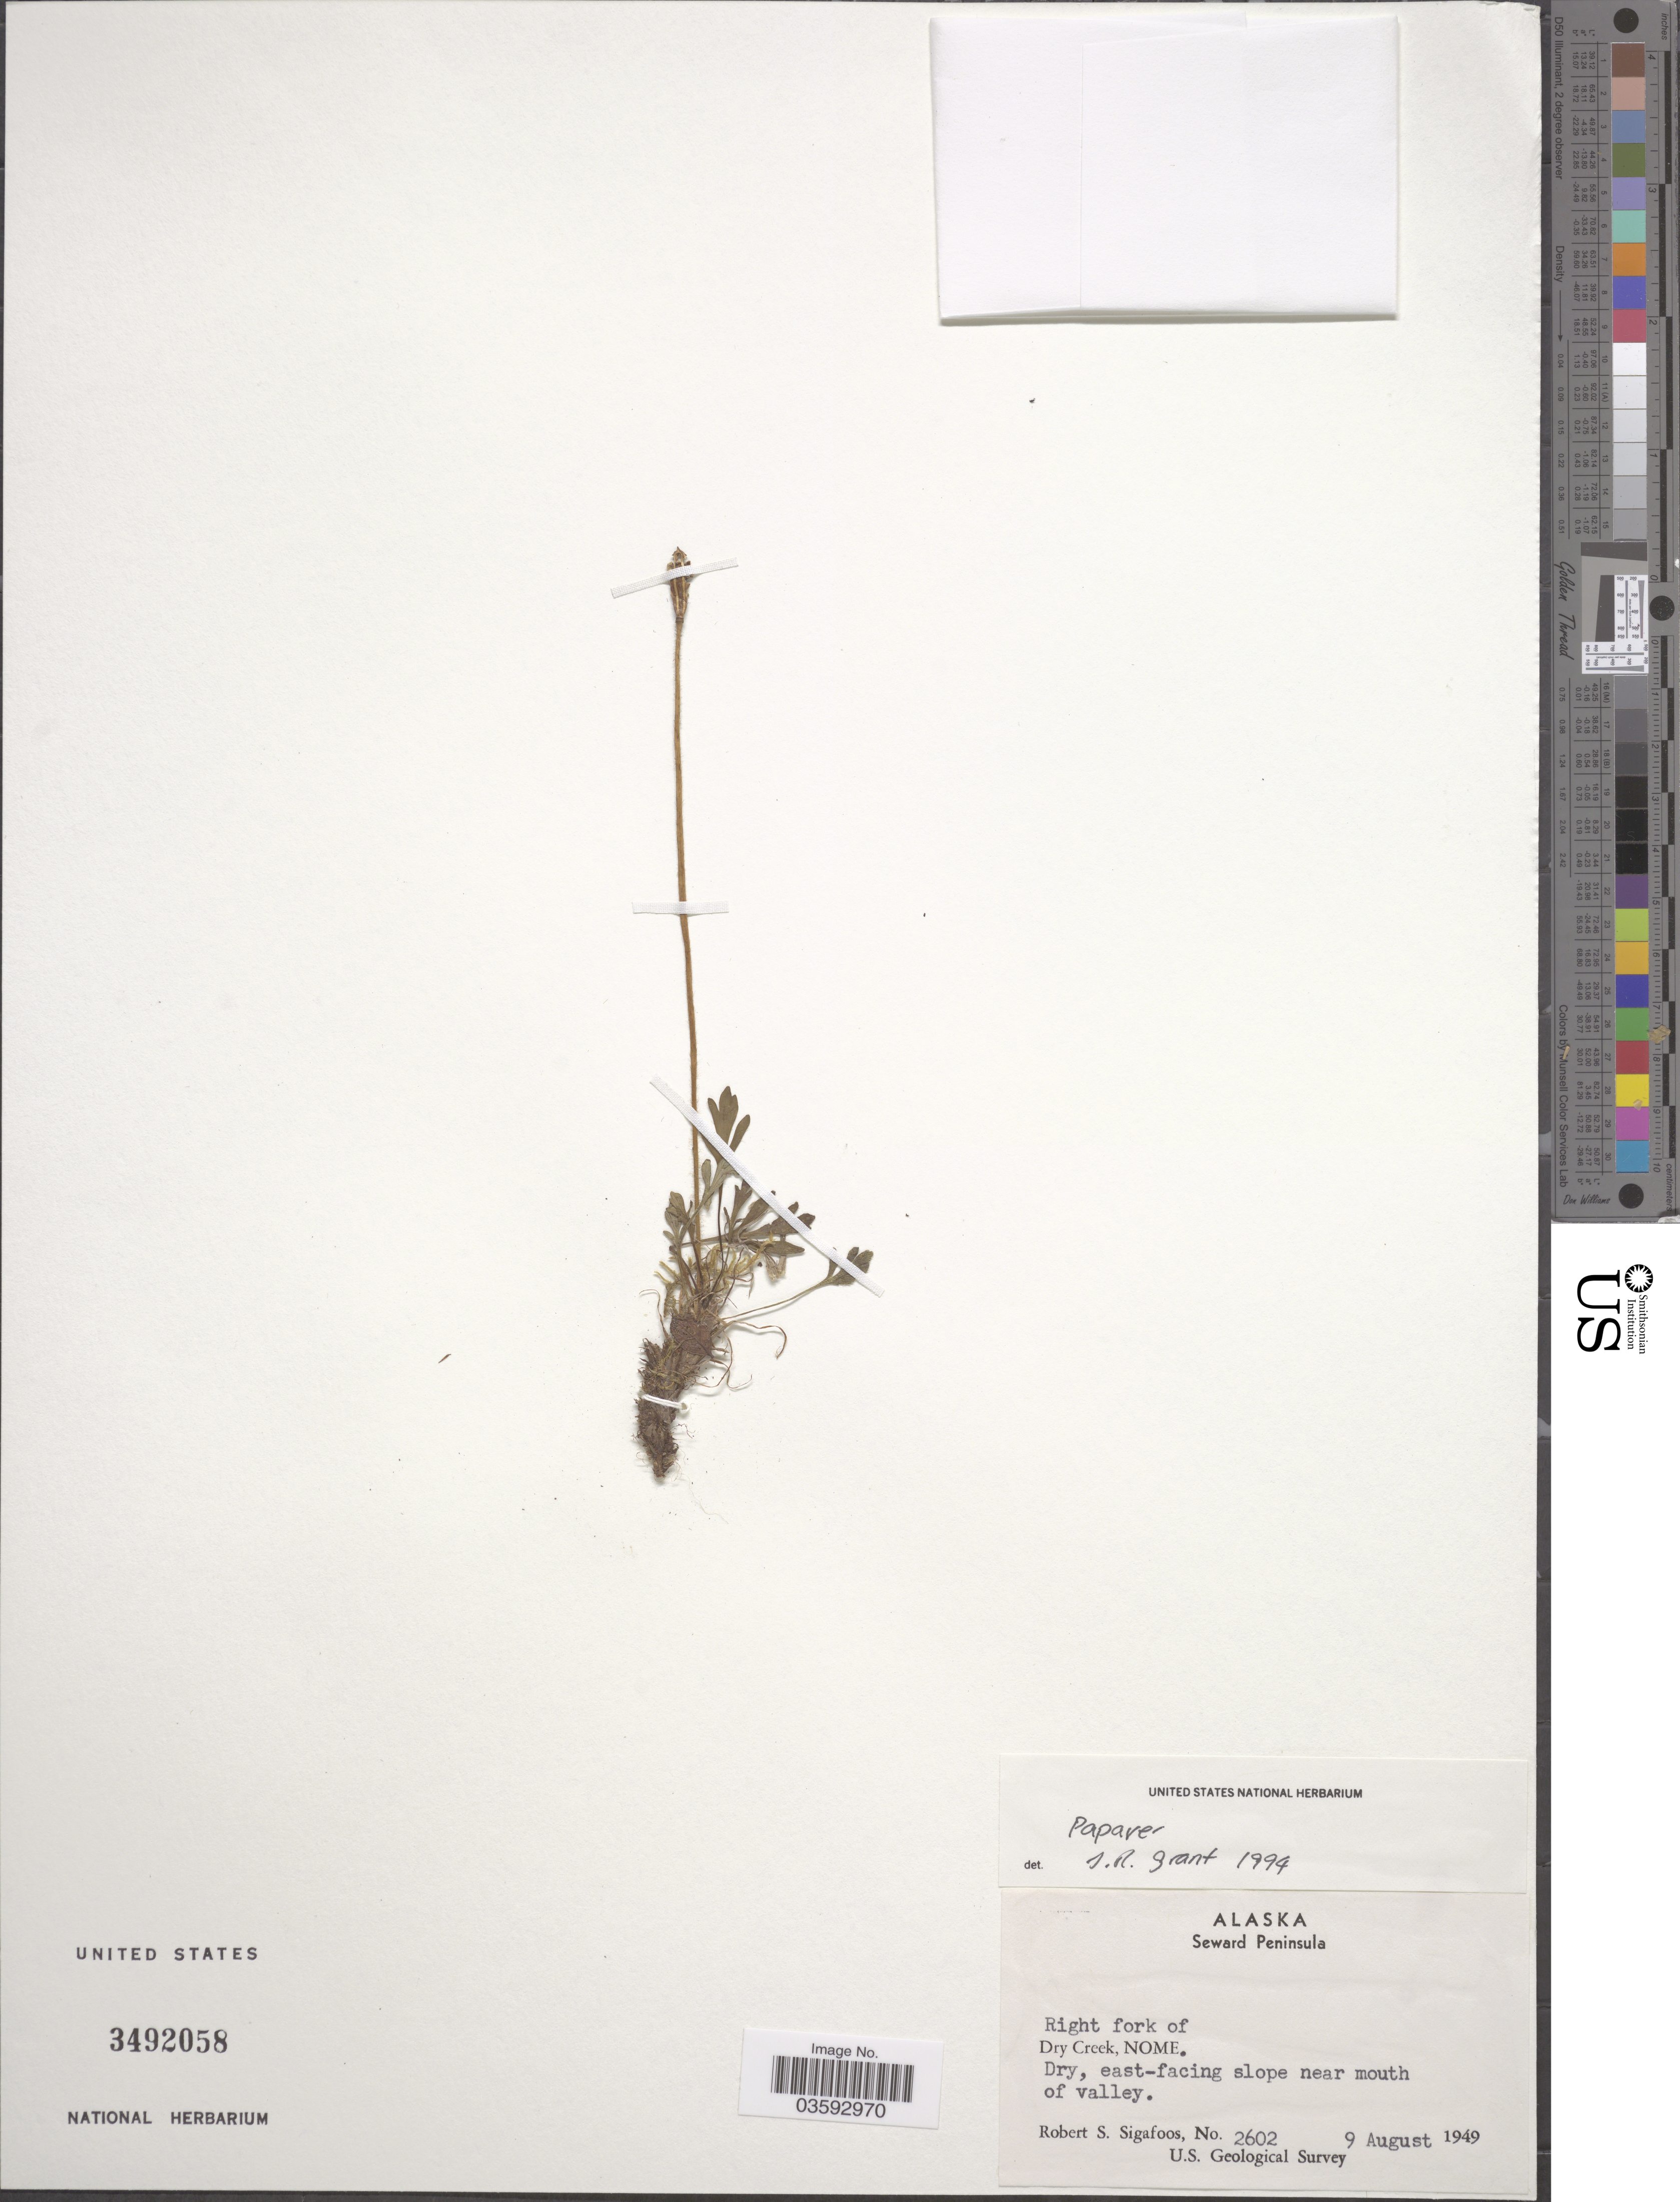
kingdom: Plantae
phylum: Tracheophyta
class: Magnoliopsida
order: Ranunculales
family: Papaveraceae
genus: Papaver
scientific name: Papaver sp.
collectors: R. Sigafoos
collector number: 2602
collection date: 1949-08-09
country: United States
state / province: Alaska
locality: Seward Peninsula. Right fork of Dry Creek, Nome.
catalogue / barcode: US 3492058